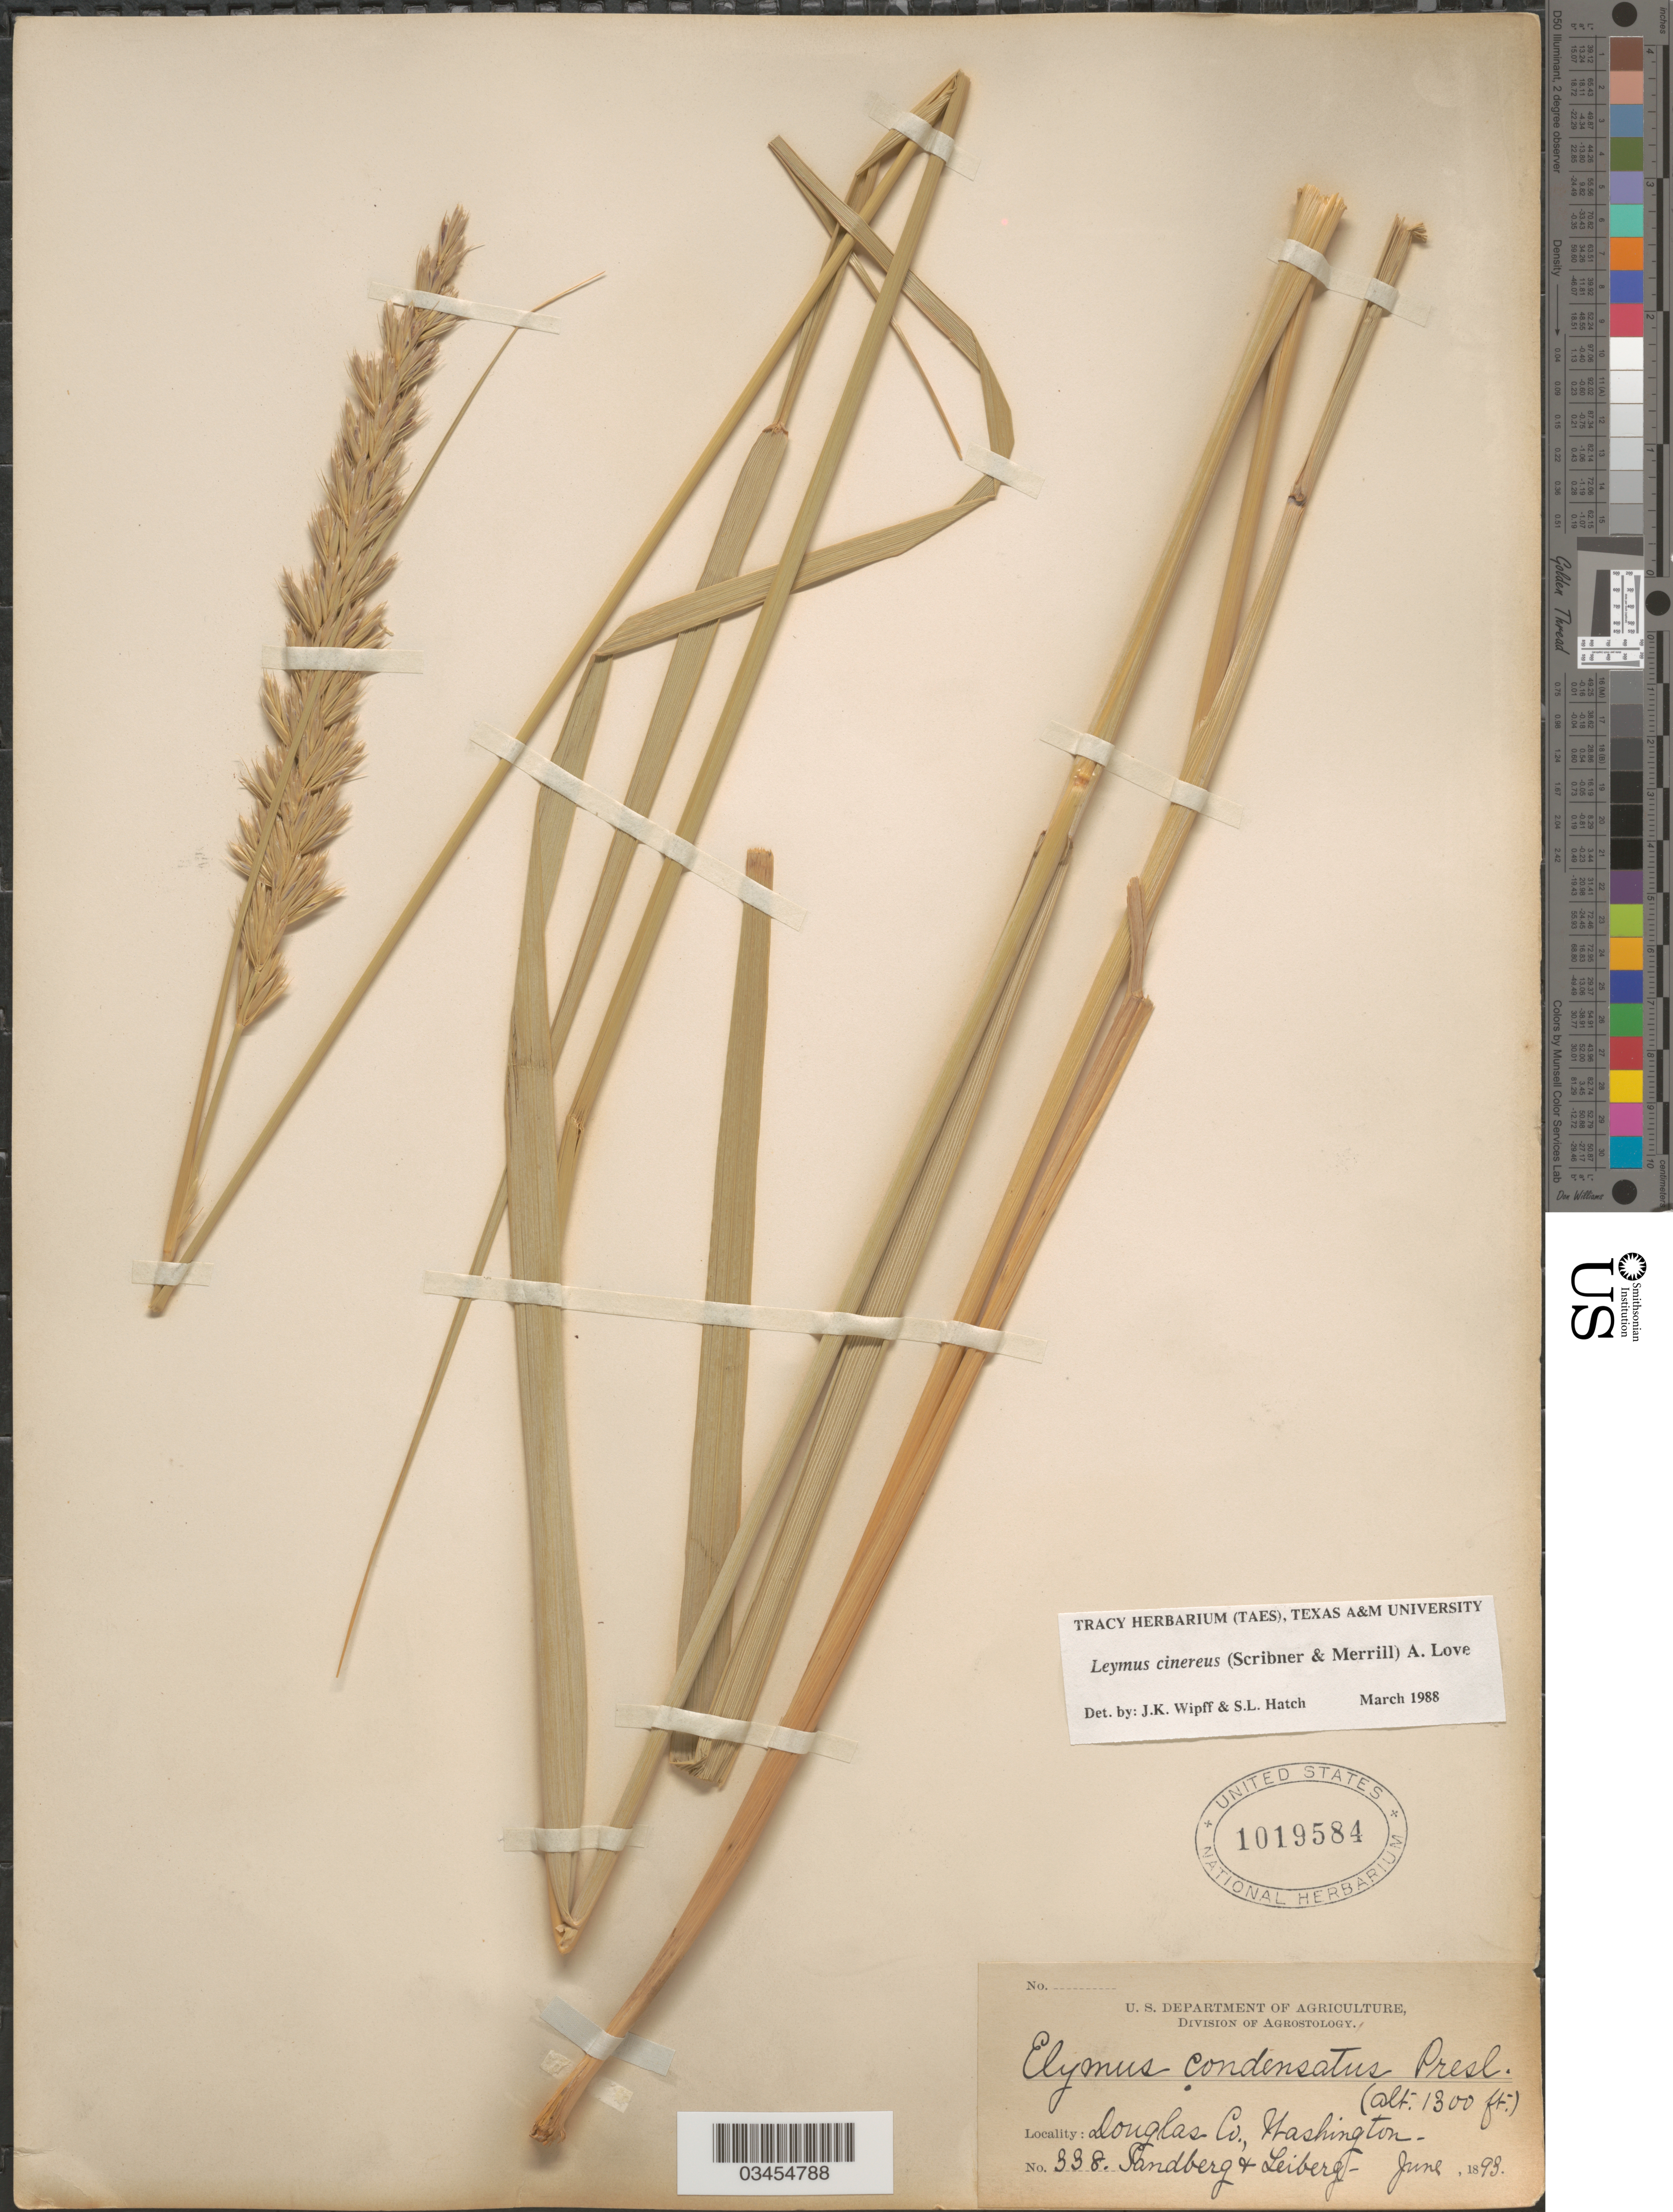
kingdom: Plantae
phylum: Tracheophyta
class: Liliopsida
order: Poales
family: Poaceae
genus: Leymus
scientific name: Leymus cinereus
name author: (Scribn. & Merr.) Á. Löve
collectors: Sandberg & -. Leiberg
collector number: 338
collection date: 1893-06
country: United States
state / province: Washington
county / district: Douglas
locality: Douglas Co.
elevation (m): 396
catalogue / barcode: US 1019584